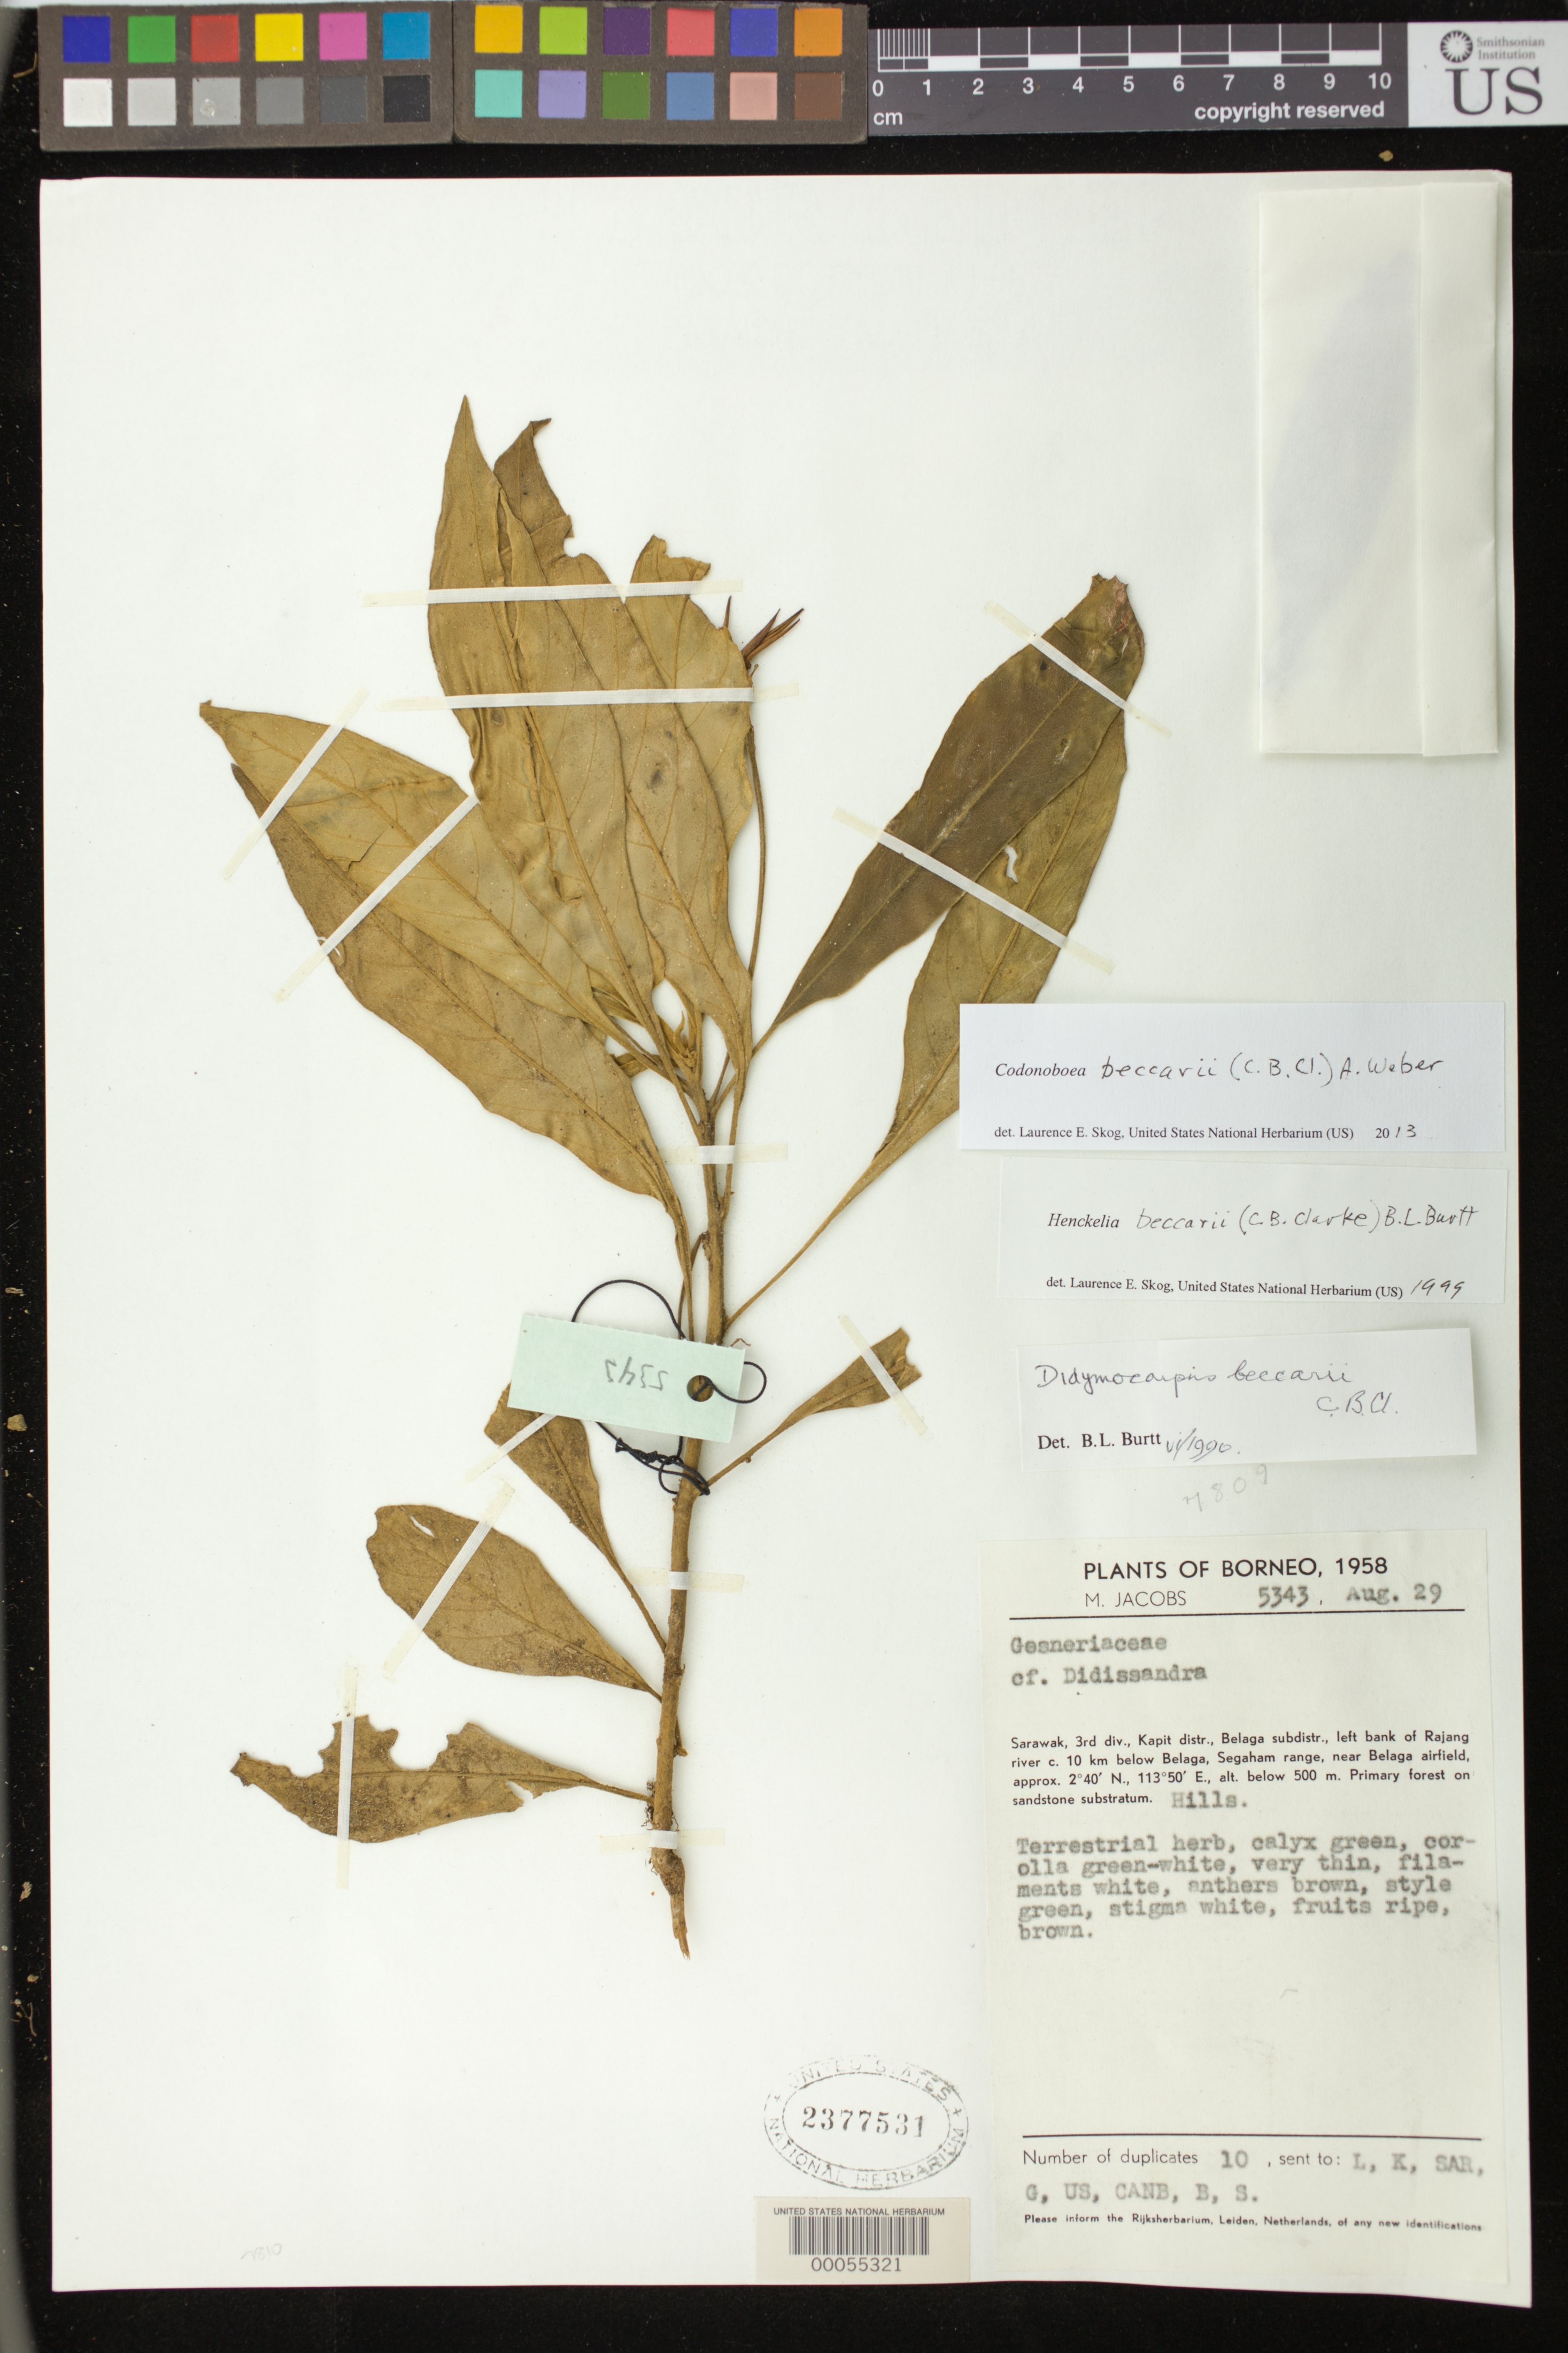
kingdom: Plantae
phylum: Tracheophyta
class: Magnoliopsida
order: Lamiales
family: Gesneriaceae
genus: Codonoboea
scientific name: Codonoboea beccarii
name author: (C.B. Clarke) A. Weber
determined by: Skog, Laurence E.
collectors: M. Jacobs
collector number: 5343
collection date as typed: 29 Aug 1958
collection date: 1958-08-29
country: Malaysia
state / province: Sarawak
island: Borneo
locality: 3rd div, Kapit Dist, Belaga Subdist, left bank of Rajang River 10 km below Belaga,Segaham Range, near Belaga airfield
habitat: Primary forest on sandstone substratum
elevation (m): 0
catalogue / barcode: US 2377531